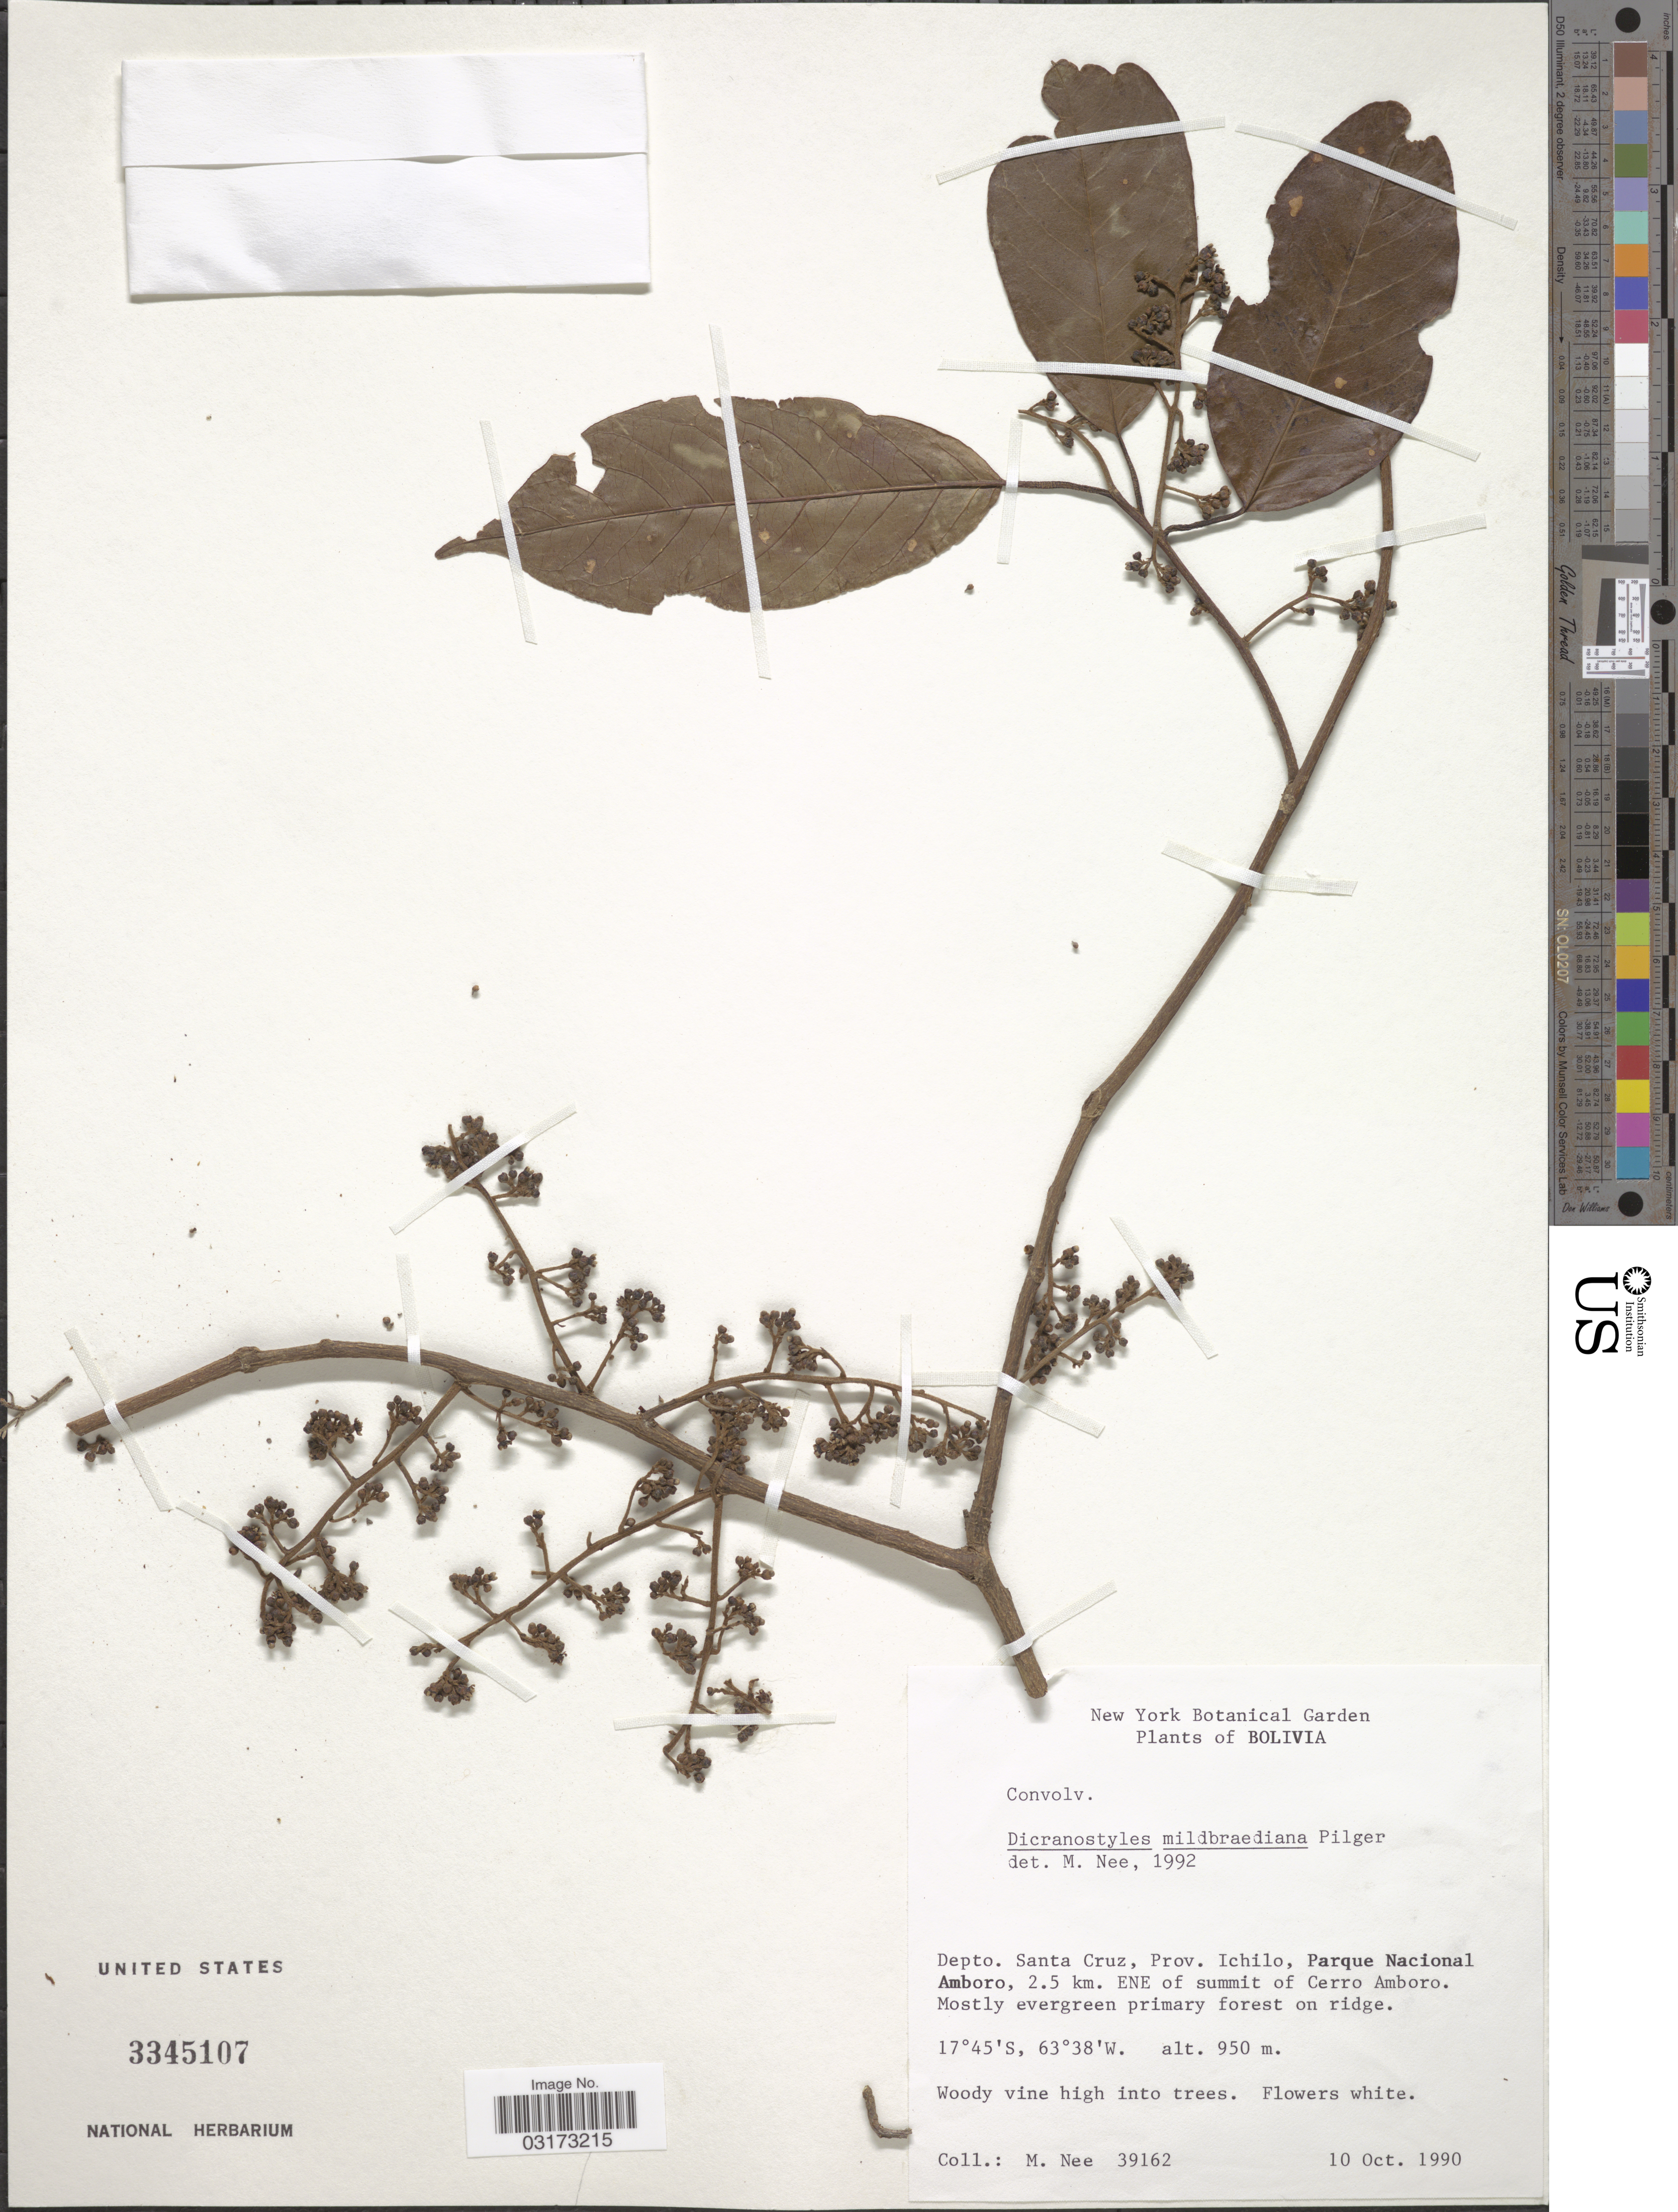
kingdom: Plantae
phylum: Tracheophyta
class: Magnoliopsida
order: Solanales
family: Convolvulaceae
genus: Dicranostyles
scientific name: Dicranostyles mildbraediana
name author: Pilg.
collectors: M. Nee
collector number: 39162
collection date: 1990-10-10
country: Bolivia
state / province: Santa Cruz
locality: Depto. Santa Cruz, Prov. Ichilo, Parque Nacional Amboro, 2.5 km. ENE of summit of Cerro Amboro.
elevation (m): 950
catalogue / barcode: US 3345107